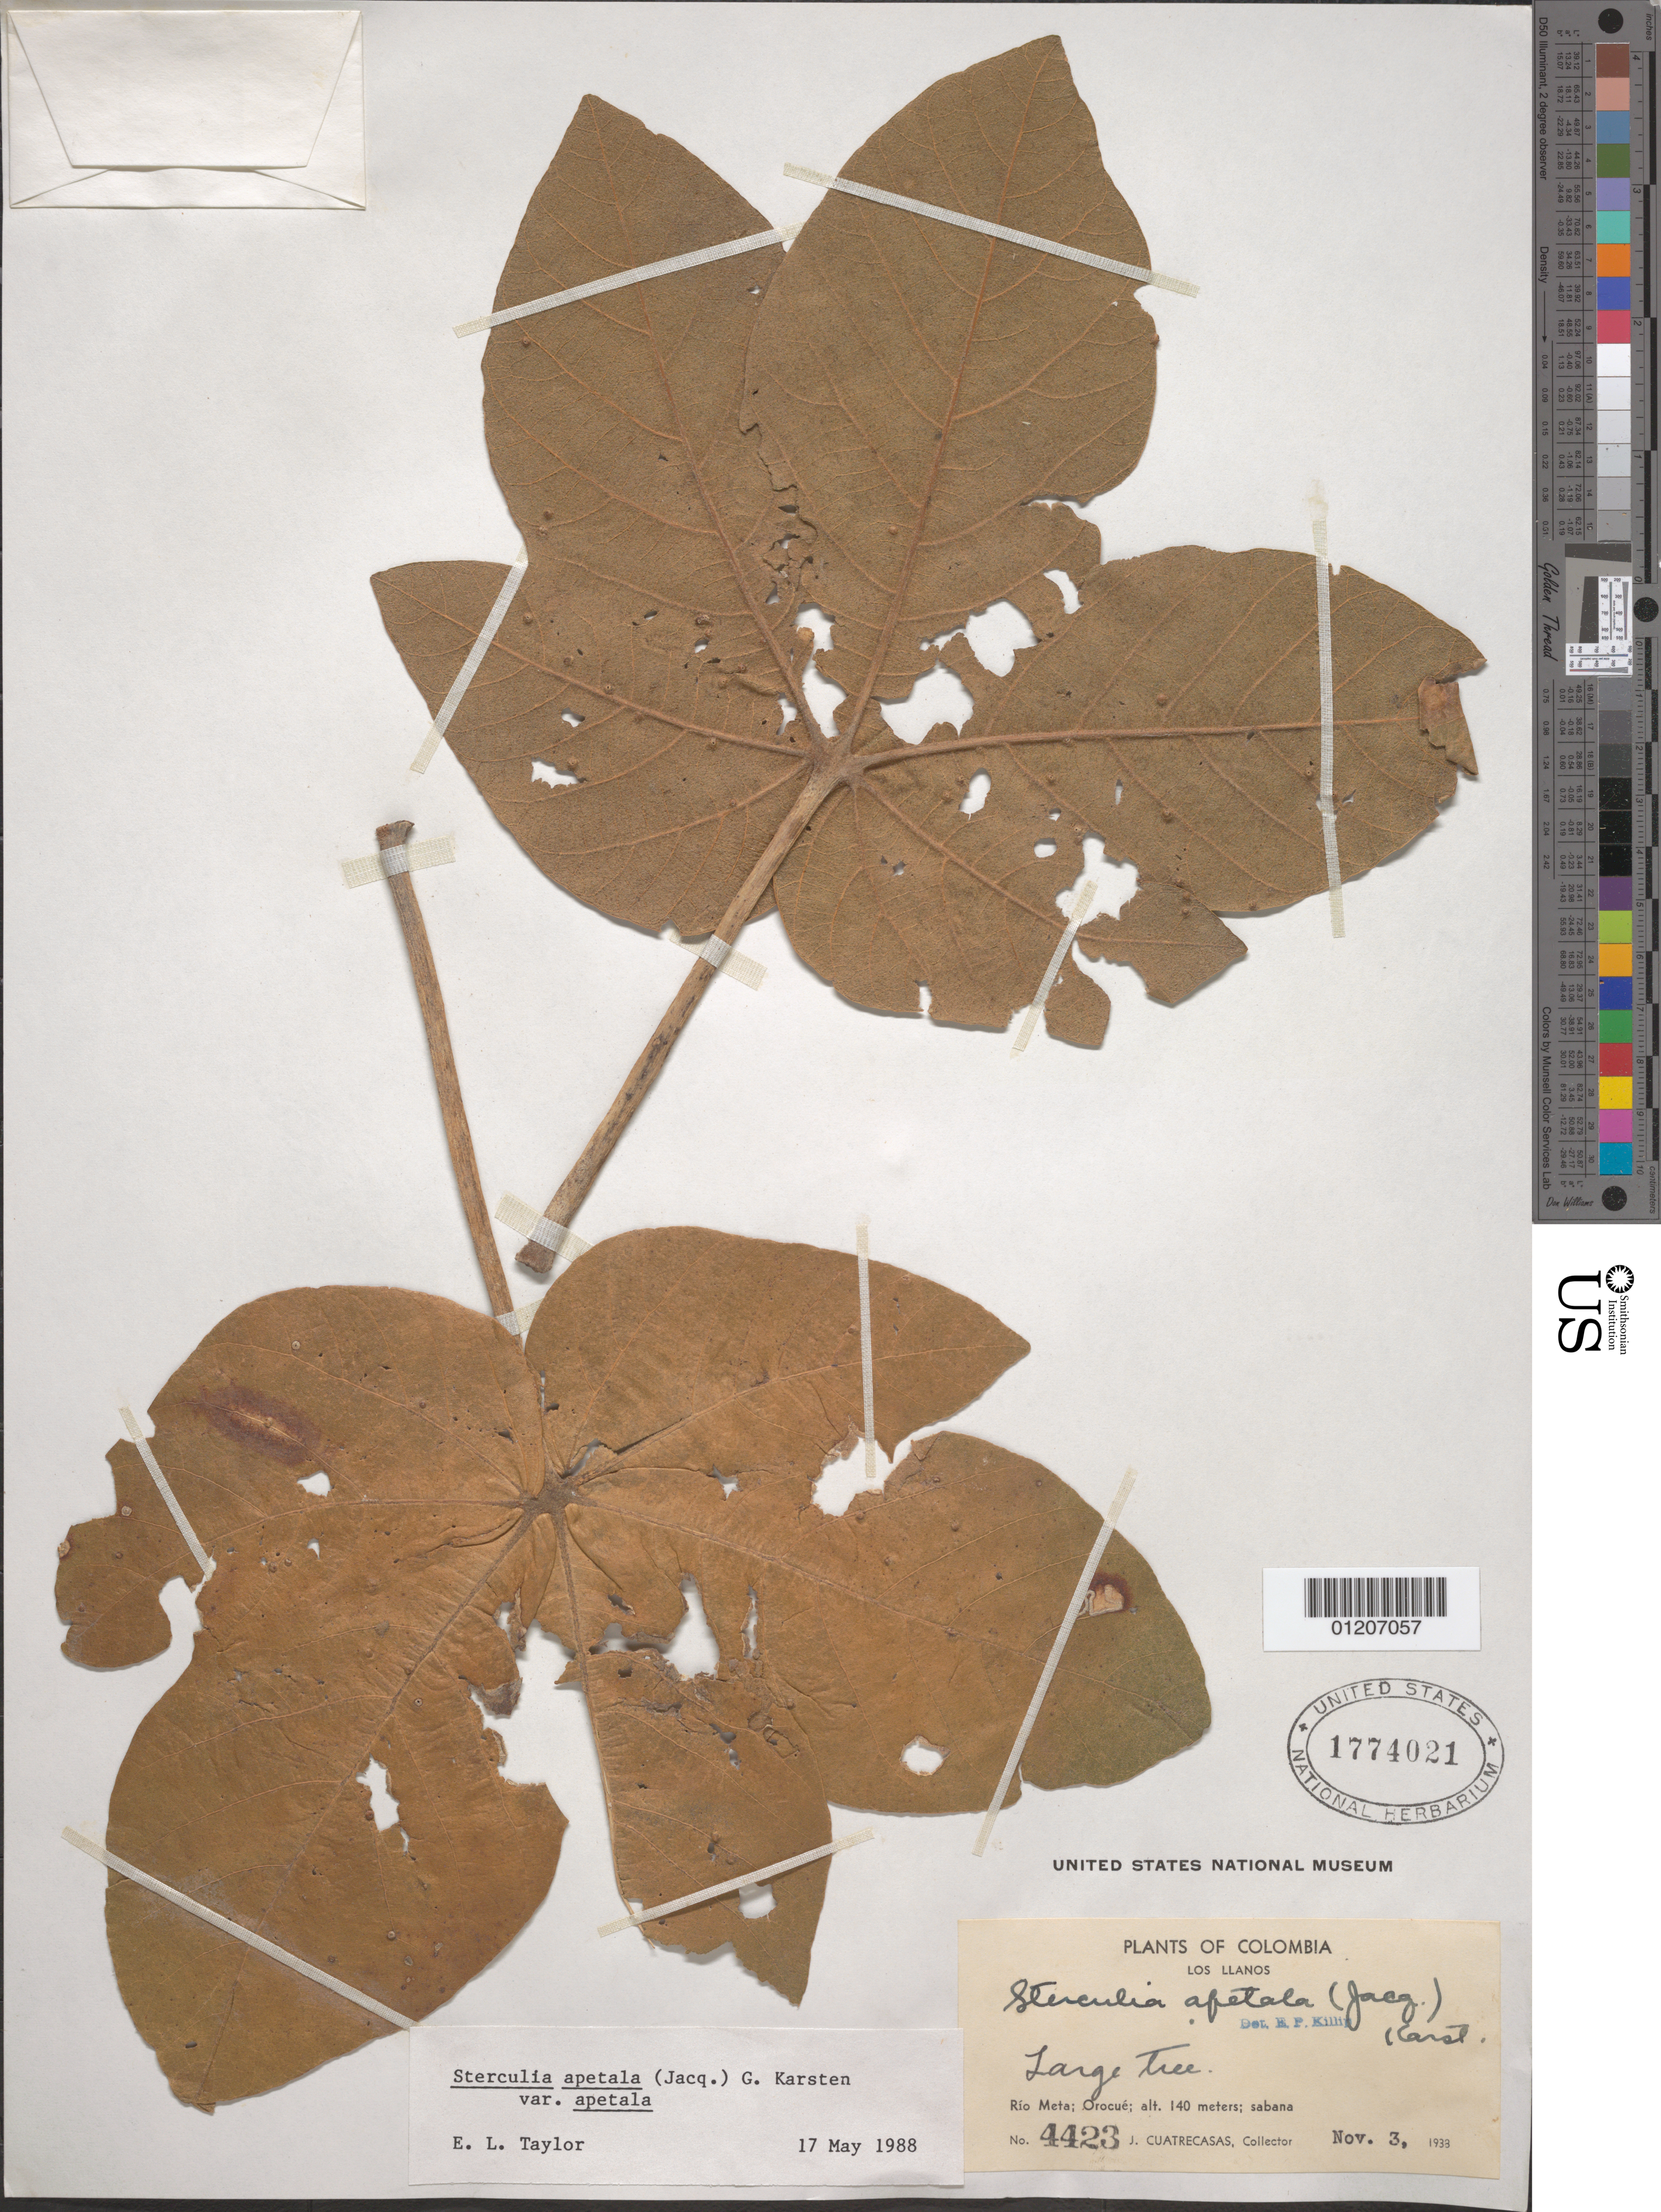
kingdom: Plantae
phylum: Tracheophyta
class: Magnoliopsida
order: Malvales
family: Malvaceae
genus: Sterculia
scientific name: Sterculia apetala var. apetala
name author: (Jacq.) H. Karst.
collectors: J. Cuatrecasas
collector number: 4423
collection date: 1933-11-03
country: Colombia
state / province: Meta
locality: Los Llanos. Río Meta; Orocué.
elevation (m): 140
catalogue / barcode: US 1774021